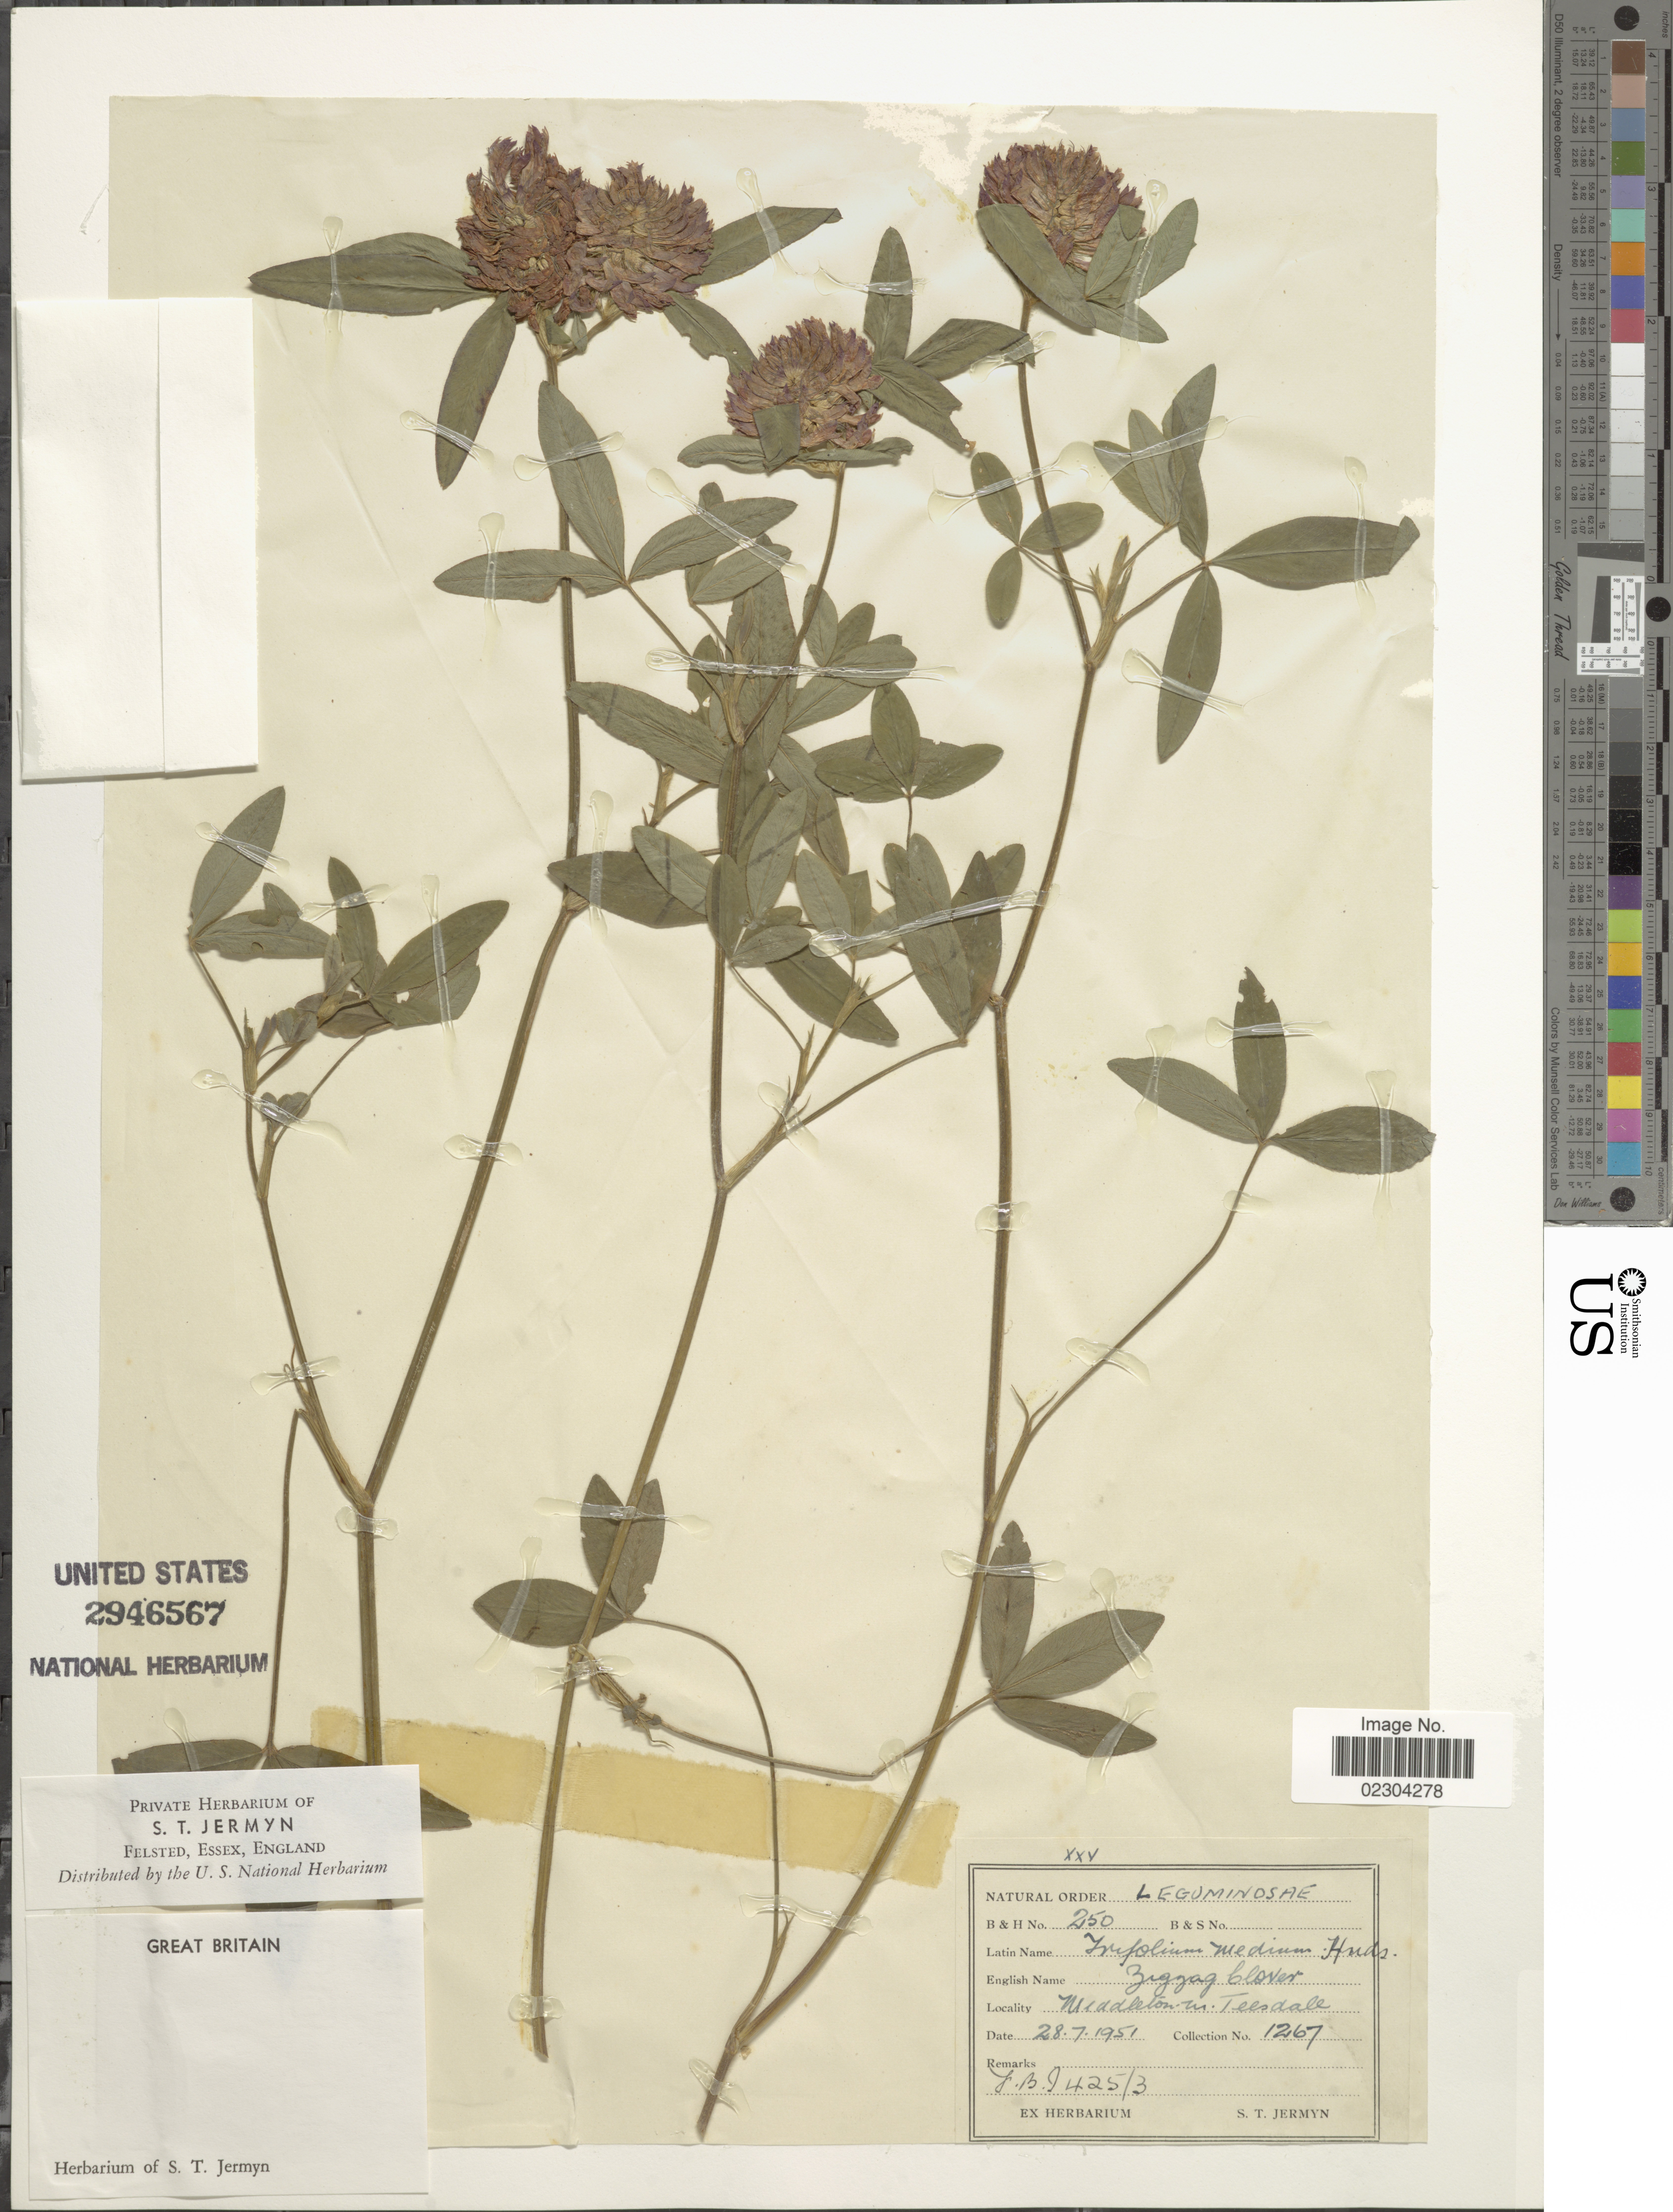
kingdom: Plantae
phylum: Tracheophyta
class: Magnoliopsida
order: Fabales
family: Fabaceae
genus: Trifolium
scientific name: Trifolium medium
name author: L.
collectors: ex herb. S. T. Jermyn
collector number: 1267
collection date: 1951-07-28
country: United Kingdom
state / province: England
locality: Middleton in Teesdale, Great Britain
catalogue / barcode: US 2946567